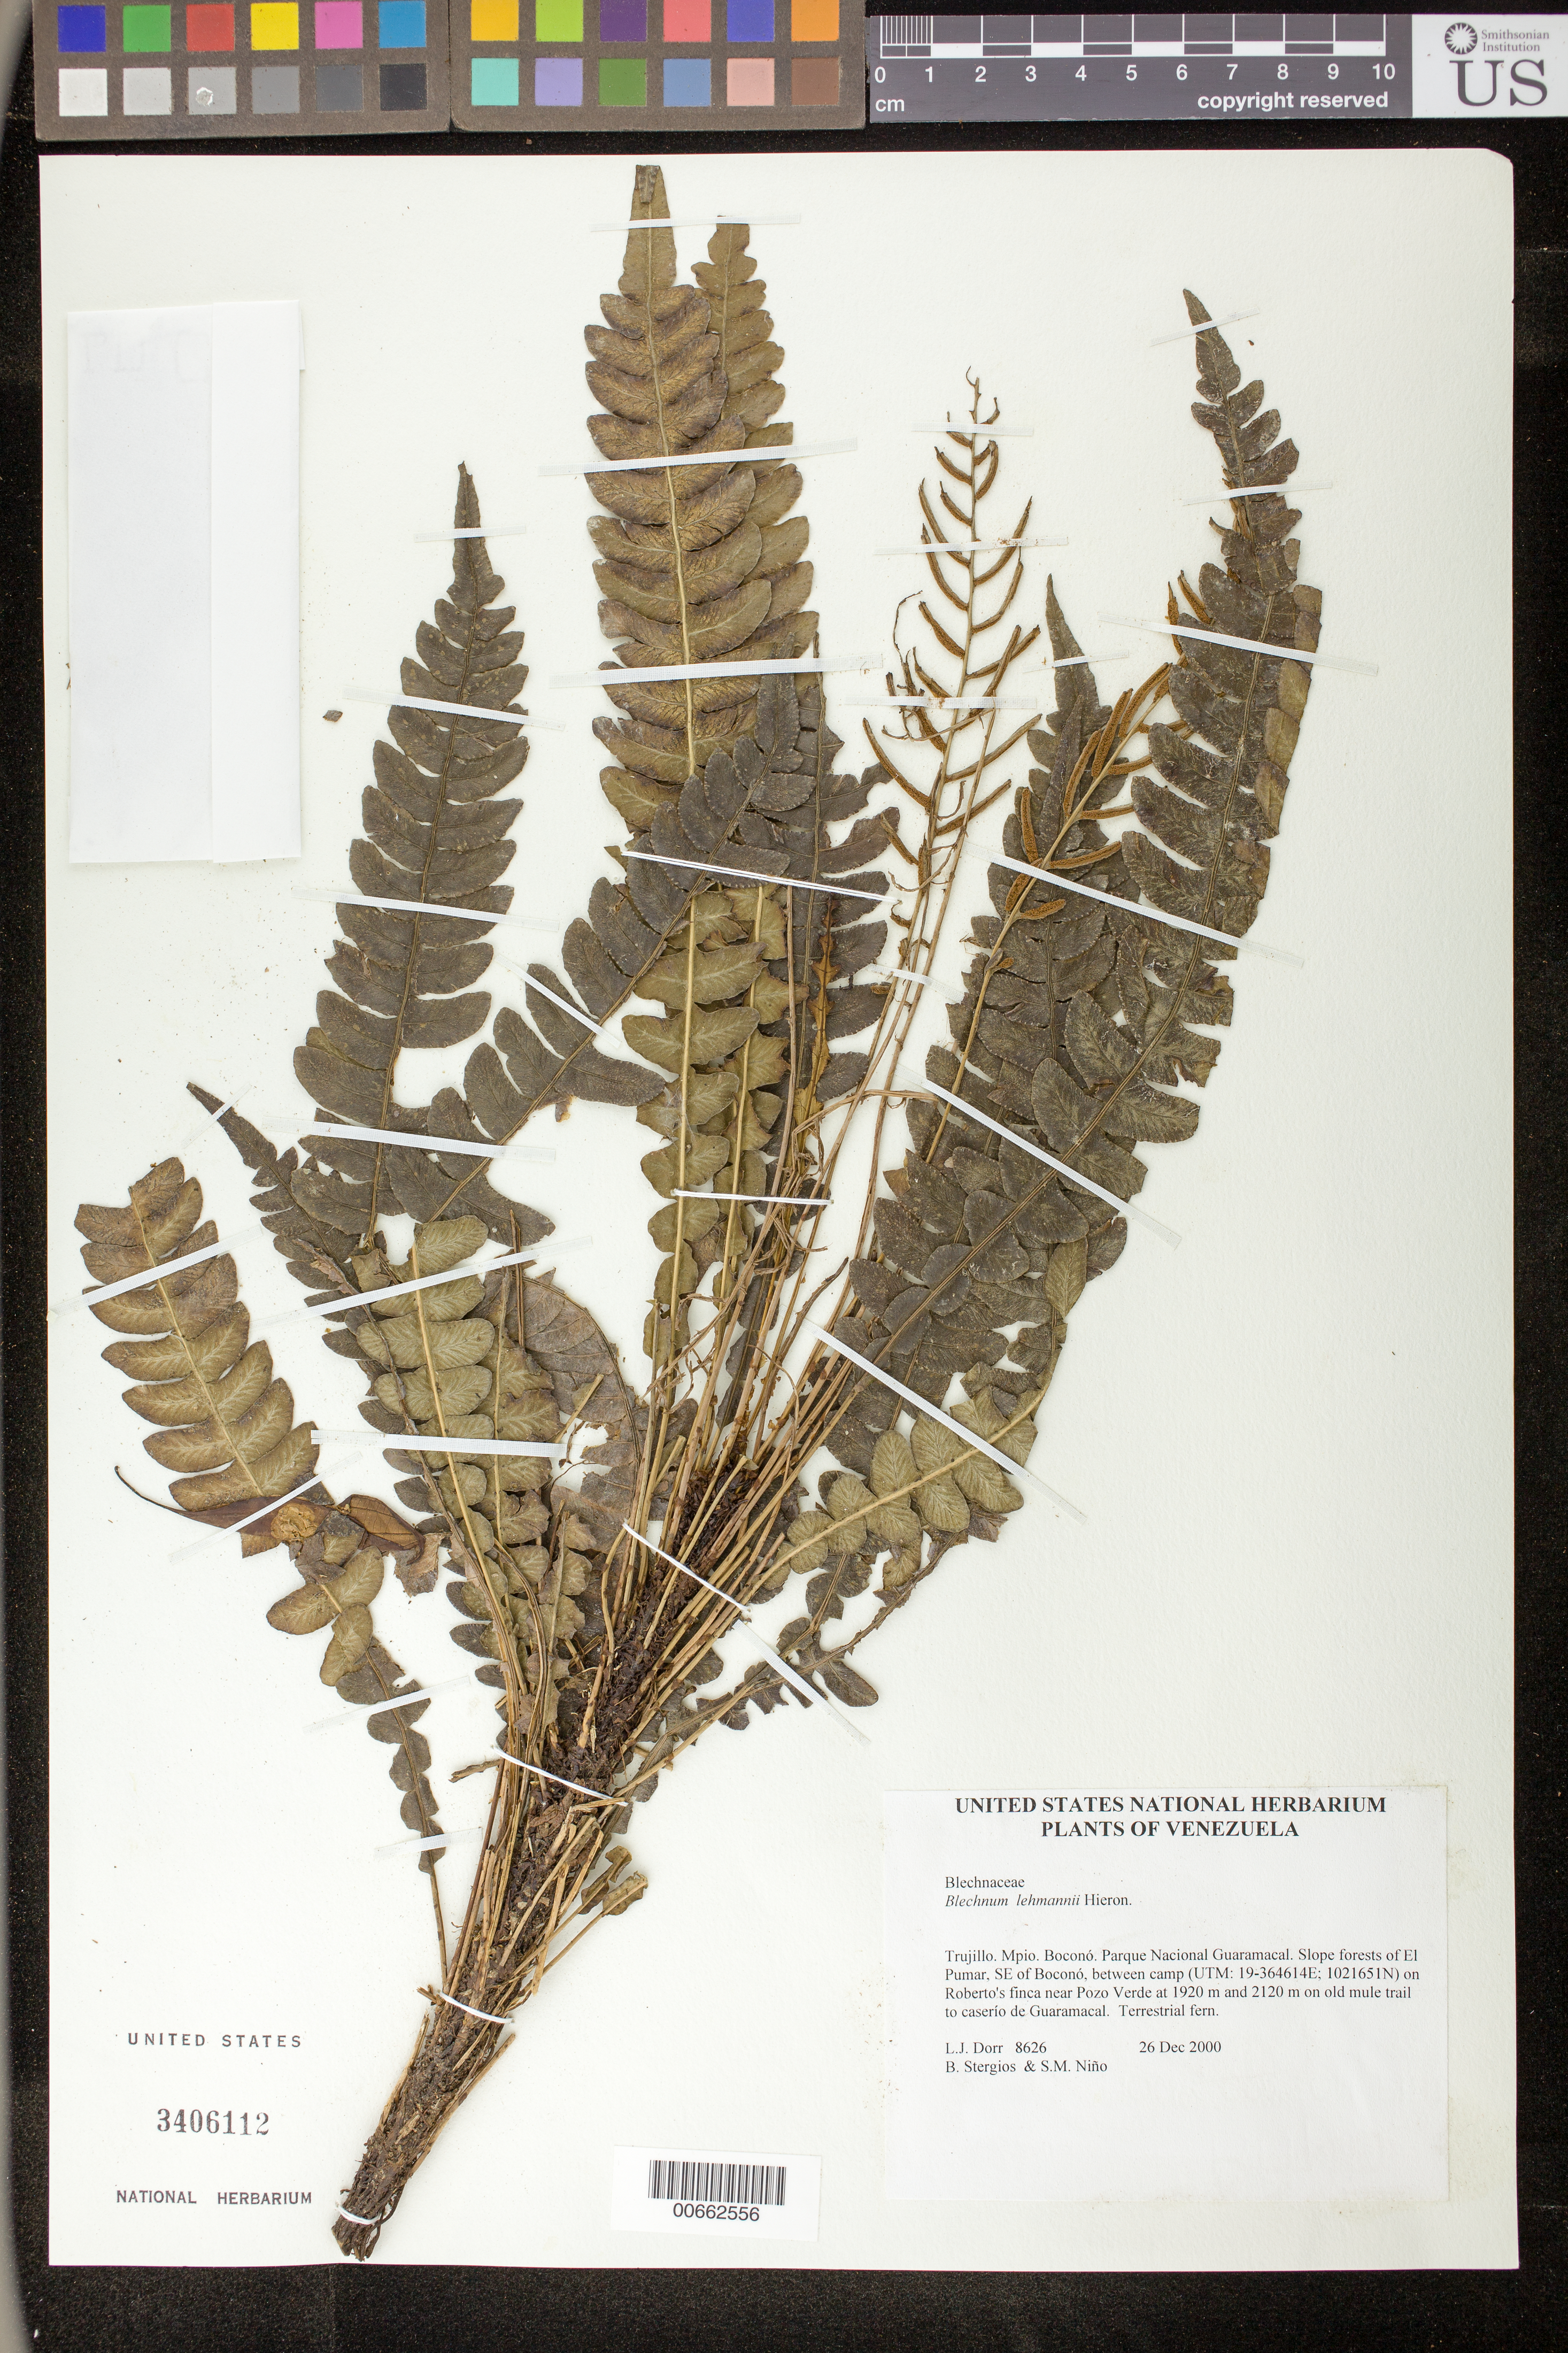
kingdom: Plantae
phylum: Tracheophyta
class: Polypodiopsida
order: Polypodiales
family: Blechnaceae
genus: Blechnum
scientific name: Blechnum lehmannii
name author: Hieron.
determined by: Smith, Alan R., (UC)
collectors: L. J. Dorr, B. G. Stergios & S. M. Niño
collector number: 8626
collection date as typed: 26 Dec 2000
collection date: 2000-12-26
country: Venezuela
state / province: Trujillo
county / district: Boconó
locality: Parque Nacional Guaramacal. El Pumar, SE of Boconó, between camp on Roberto's finca near Pozo Verde at 1920 m and 2120 m on old mule trail to caserío de Guaramacal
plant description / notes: PORT, UC, US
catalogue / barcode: US 3406112